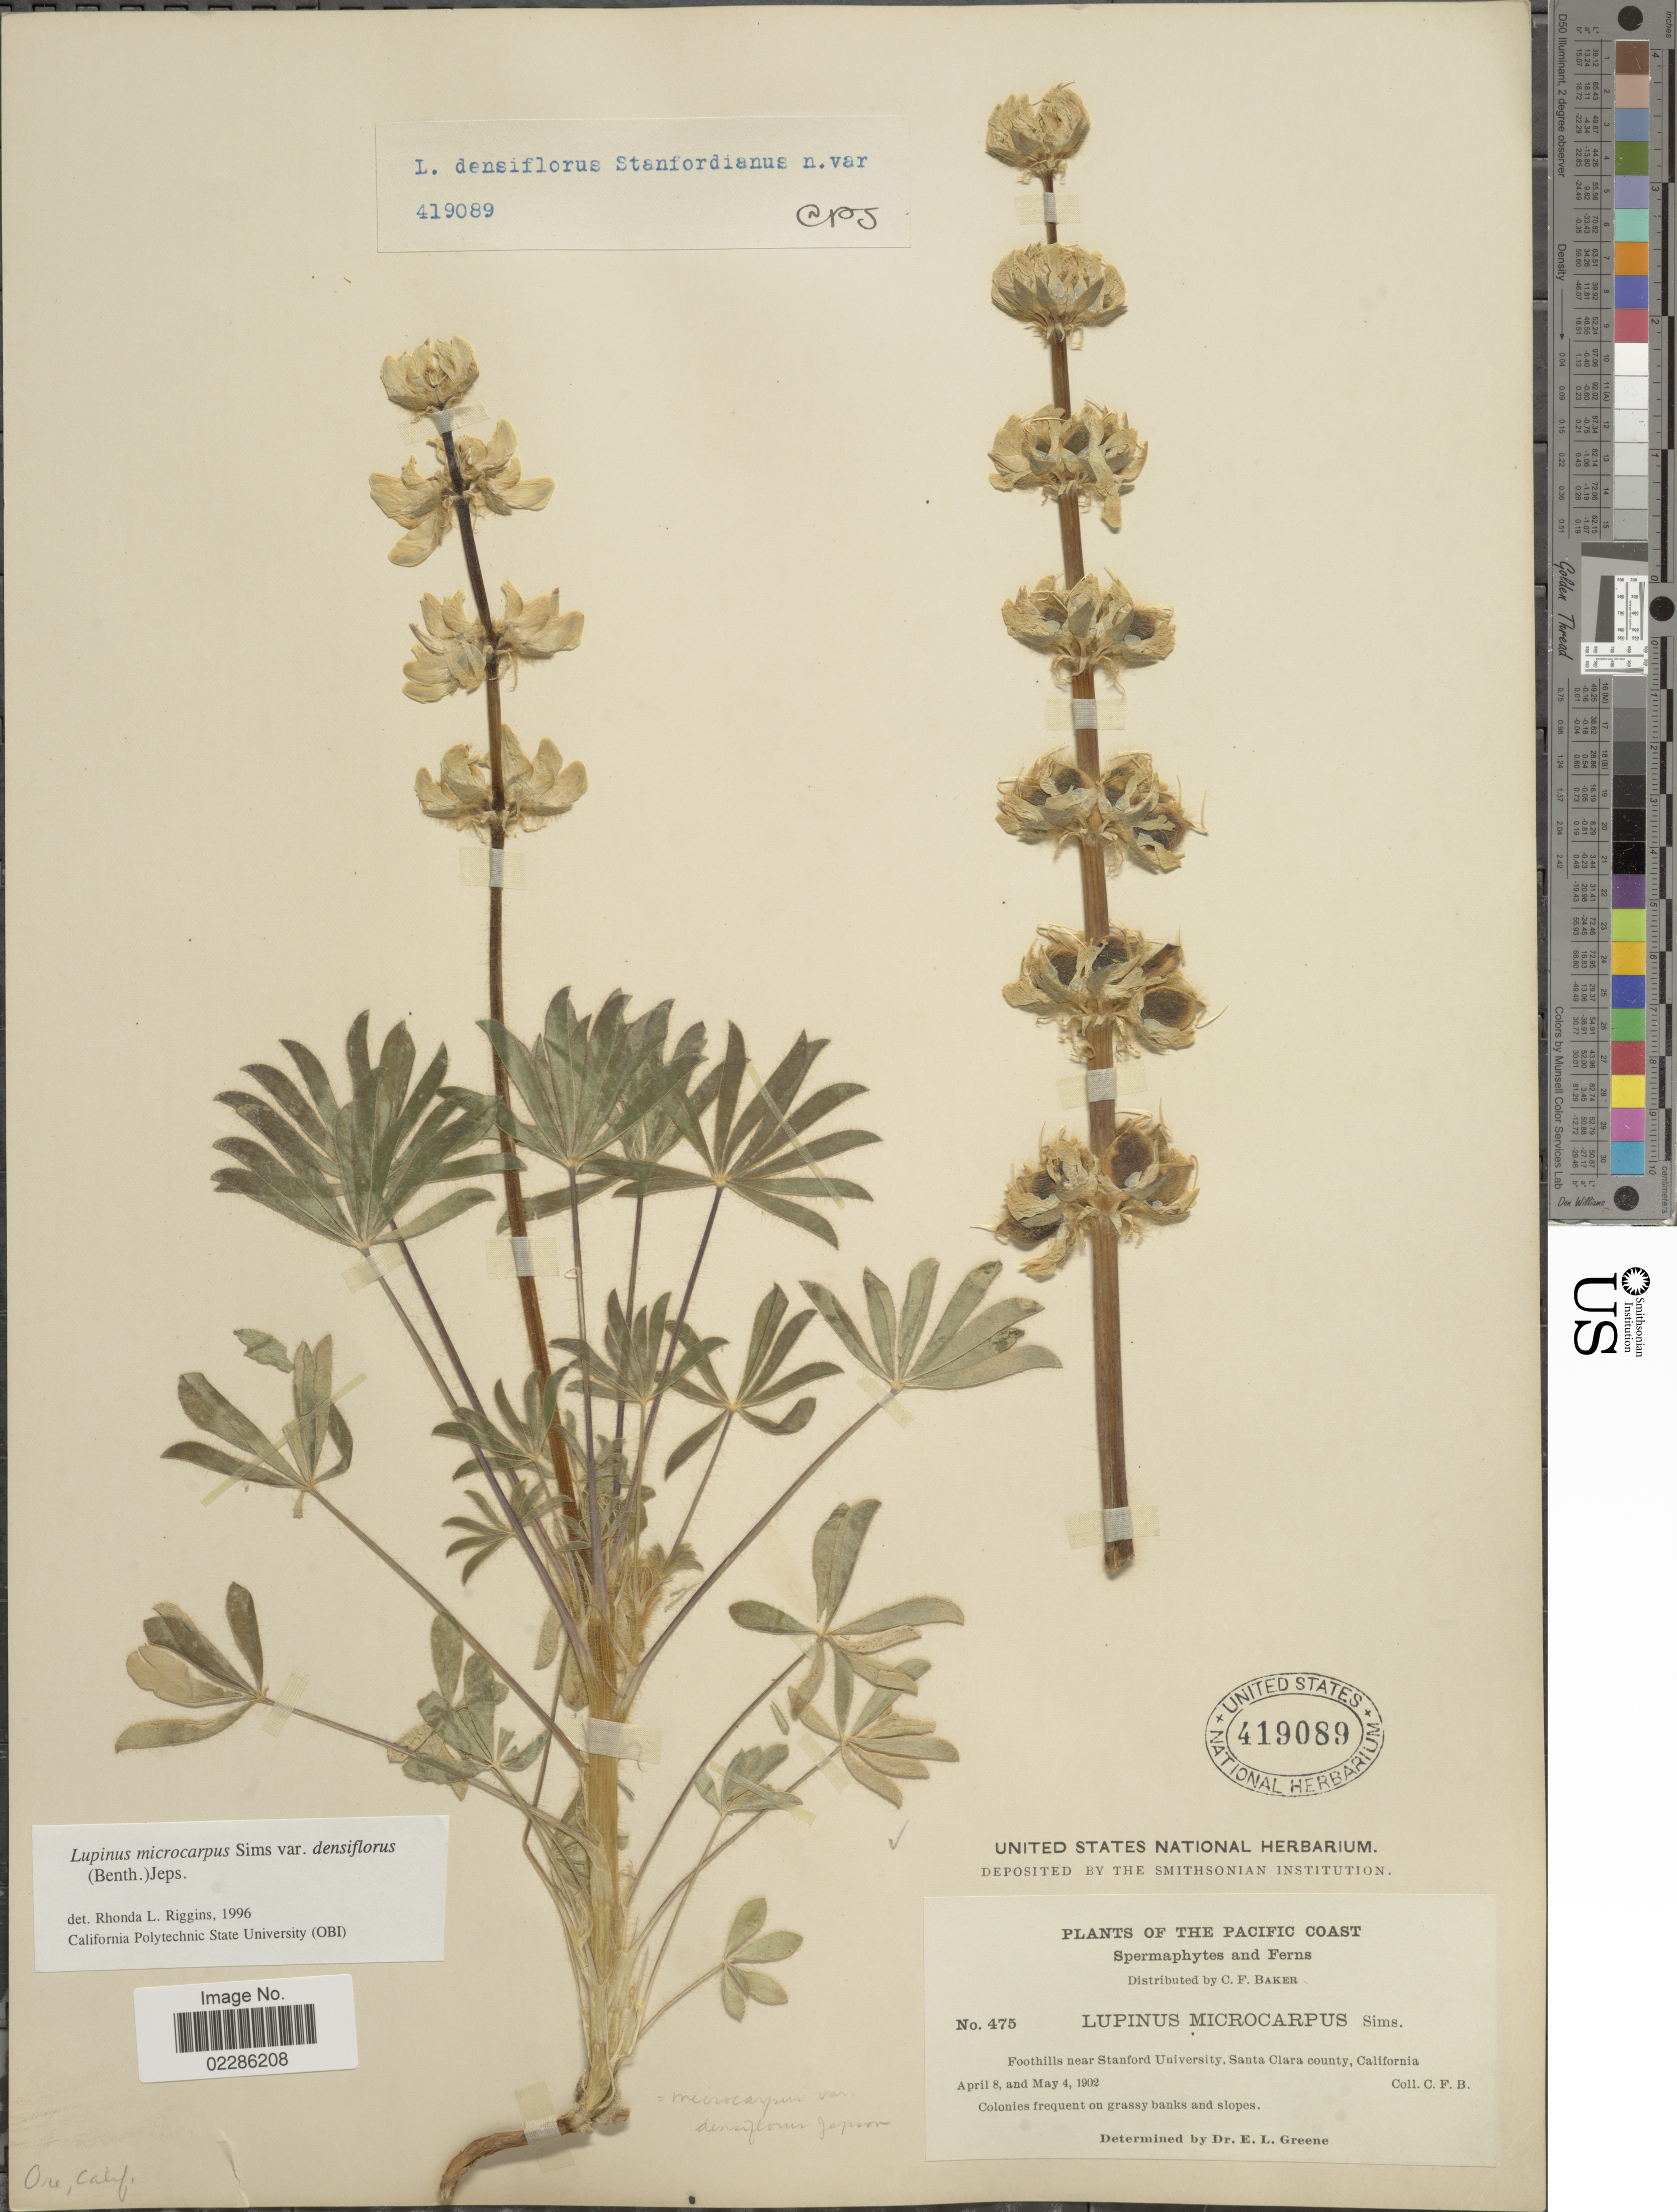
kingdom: Plantae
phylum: Tracheophyta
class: Magnoliopsida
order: Fabales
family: Fabaceae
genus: Lupinus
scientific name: Lupinus microcarpus var. densiflorus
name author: (Benth.) Jeps.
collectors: C. F. Baker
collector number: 475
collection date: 1902-04-08/1902-05-04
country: United States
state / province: California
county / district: Santa Clara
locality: The Pacific Coast, Spermaphytes and Ferns, Foothills near Stanford University, Santa Clara county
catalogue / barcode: US 419089